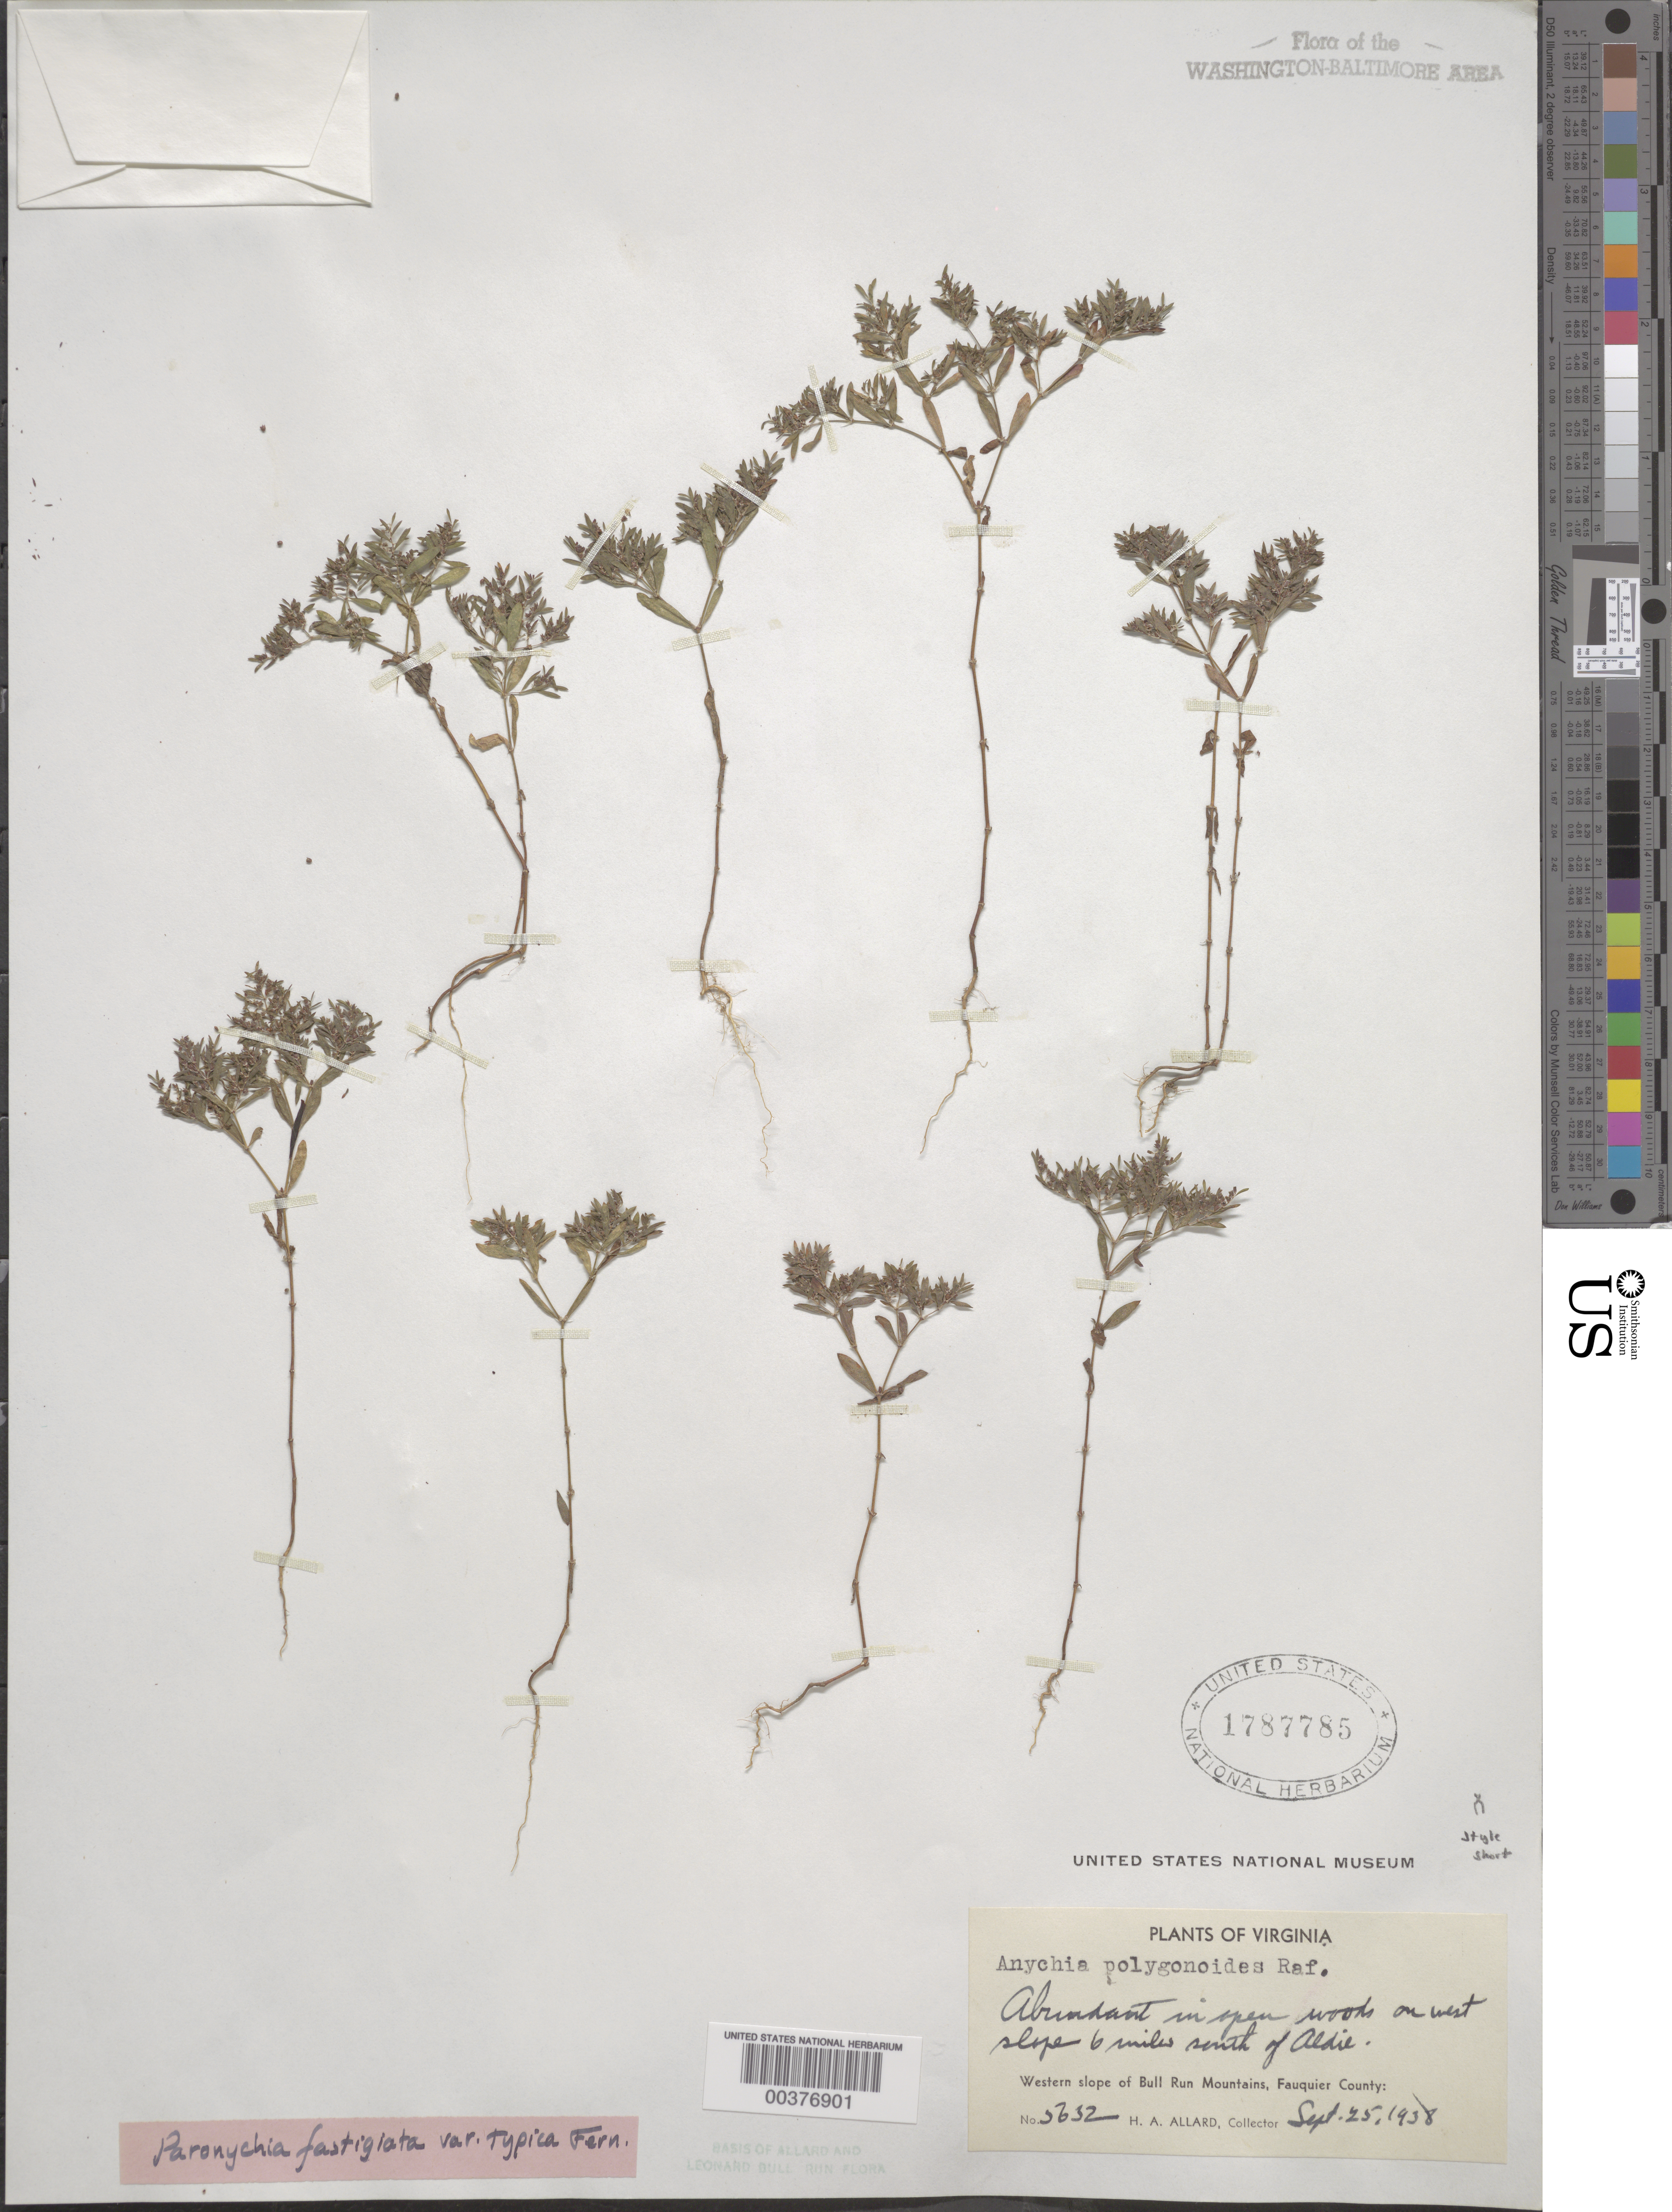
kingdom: Plantae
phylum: Tracheophyta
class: Magnoliopsida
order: Caryophyllales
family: Caryophyllaceae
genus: Paronychia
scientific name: Paronychia fastigiata var. typica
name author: Fernald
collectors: H. A. Allard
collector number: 5632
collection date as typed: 25 Sep 1938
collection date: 1938-09-25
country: United States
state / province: Virginia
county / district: Fauquier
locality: South of Aldie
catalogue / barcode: US 1787785